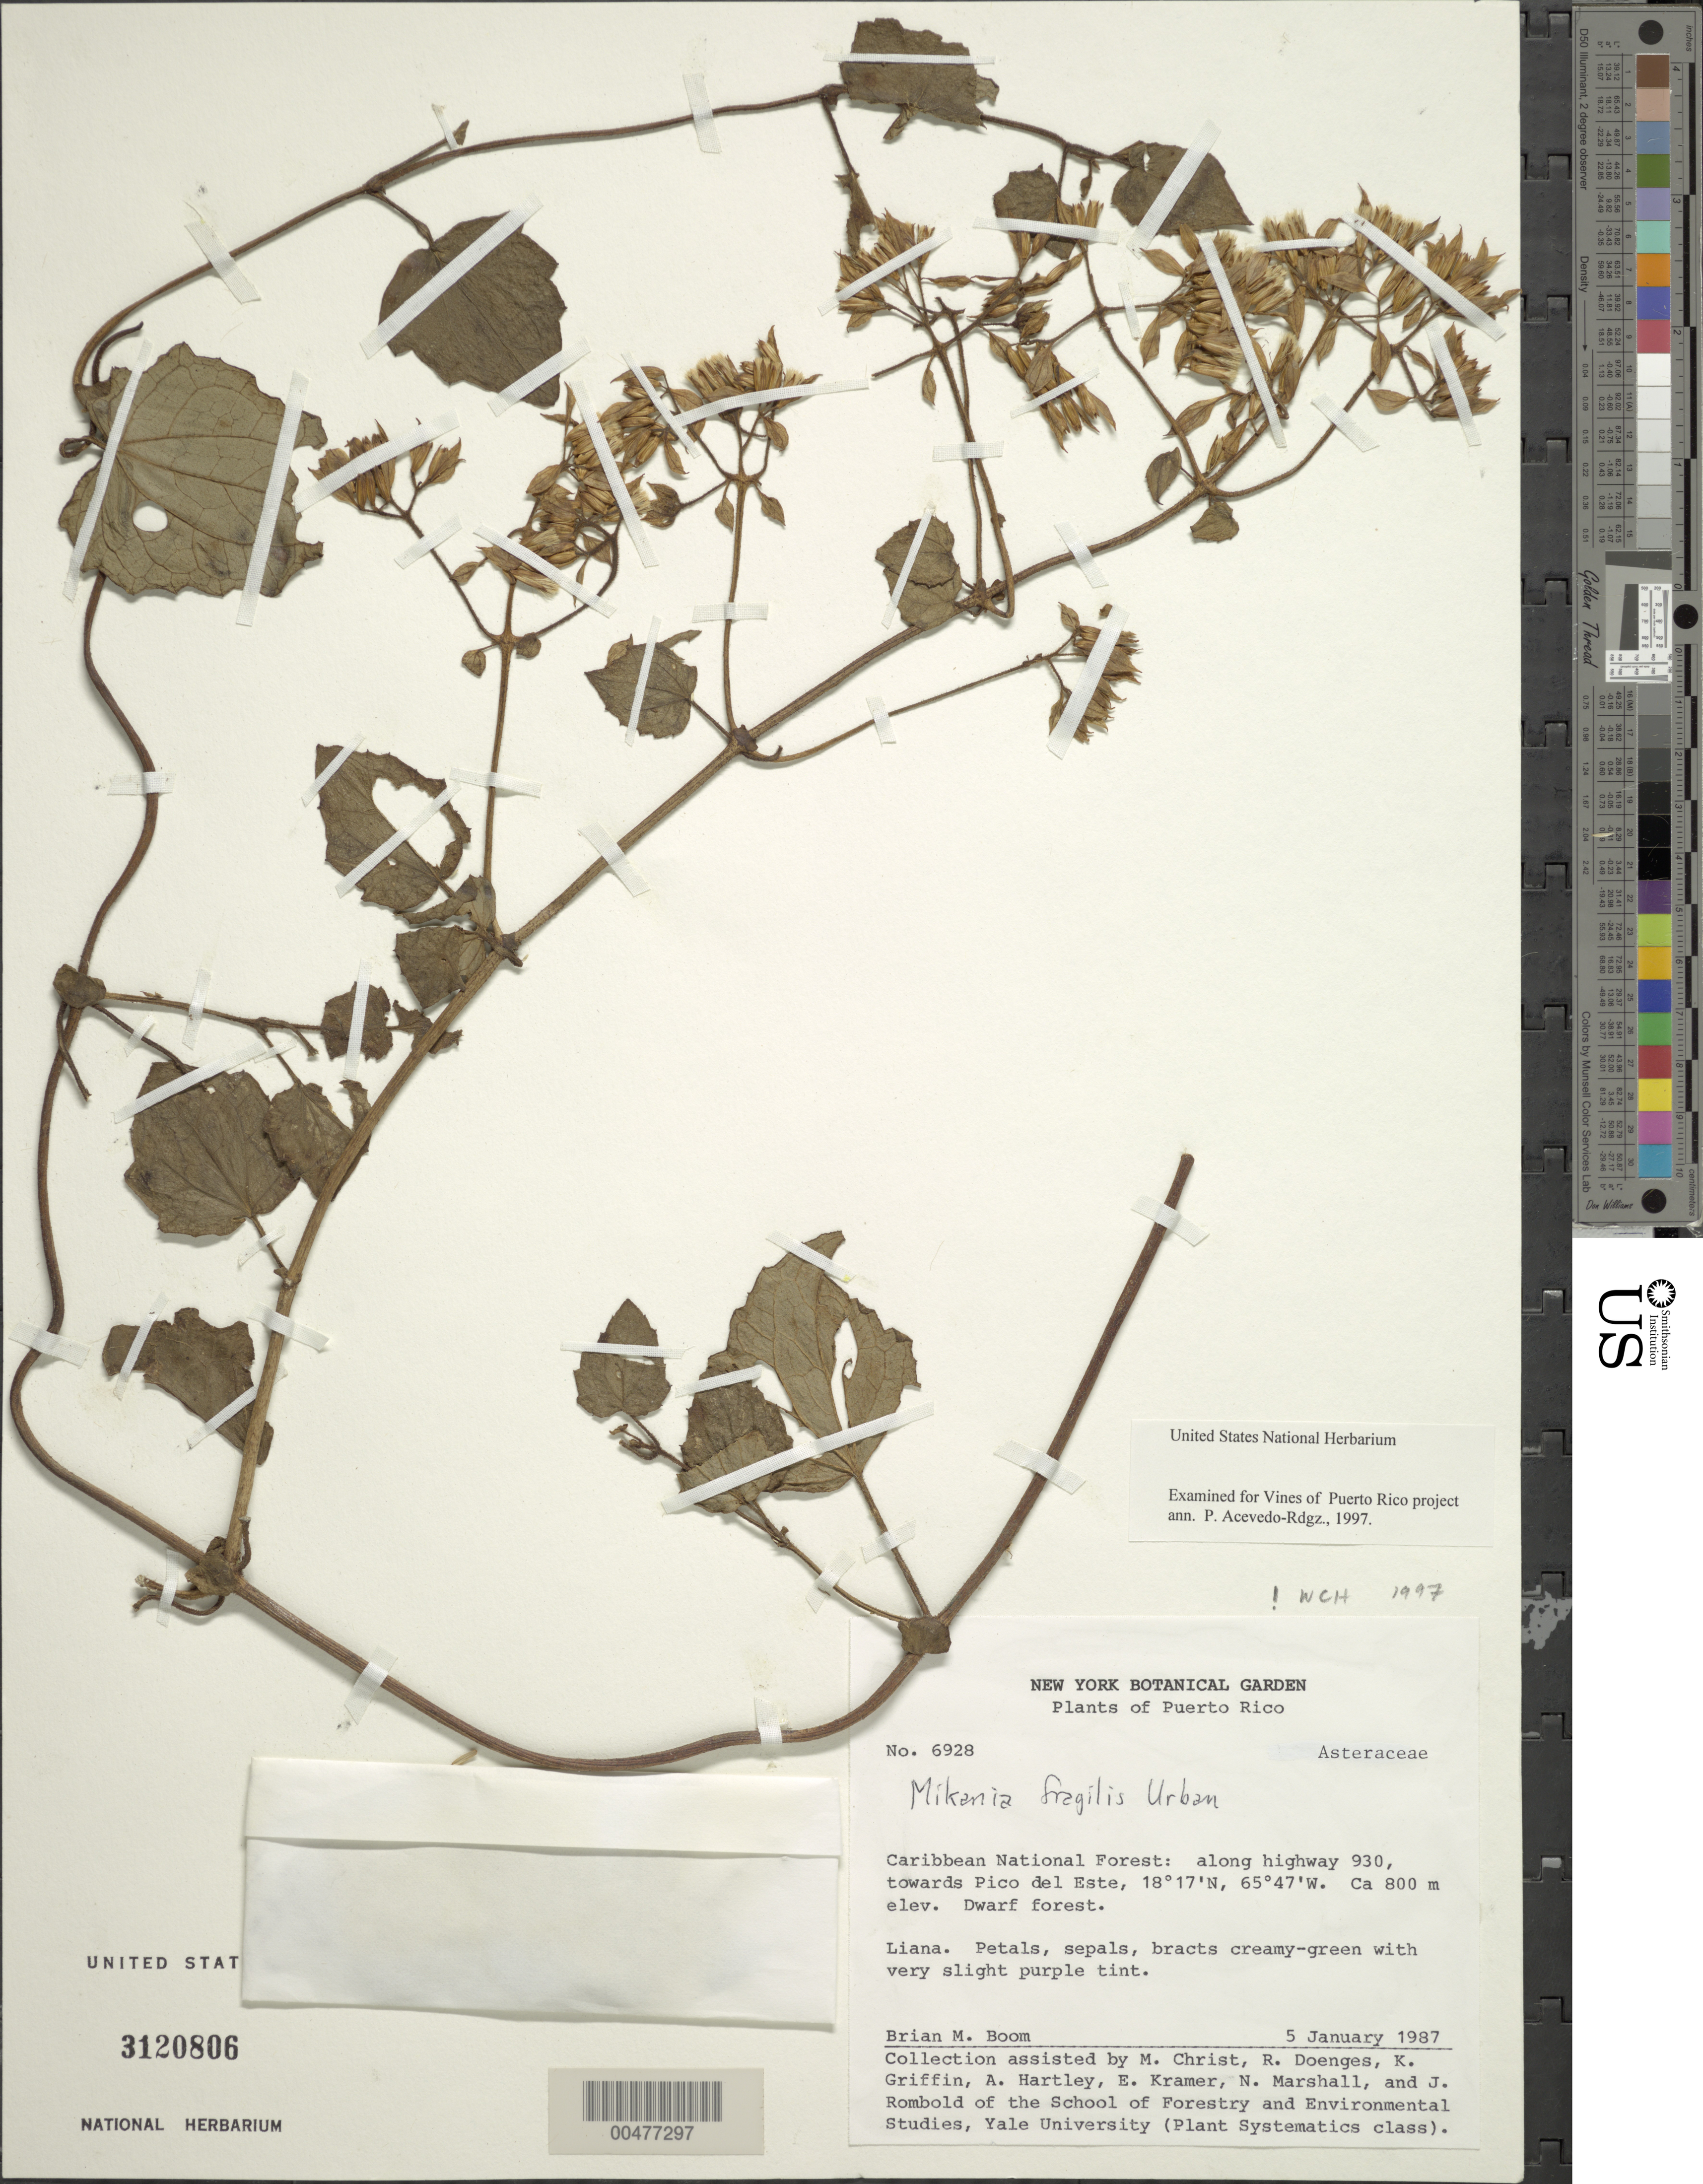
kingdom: Plantae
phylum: Tracheophyta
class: Magnoliopsida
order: Asterales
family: Asteraceae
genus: Mikania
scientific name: Mikania fragilis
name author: Urb.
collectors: B. M. Boom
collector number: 6928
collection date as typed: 05 Jan 1987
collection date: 1987-01-05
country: Puerto Rico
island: Greater Antilles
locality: Caribbean National Forest, along Hwy 930 towards Pico del Este. Dwarf forest.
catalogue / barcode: US 3120806